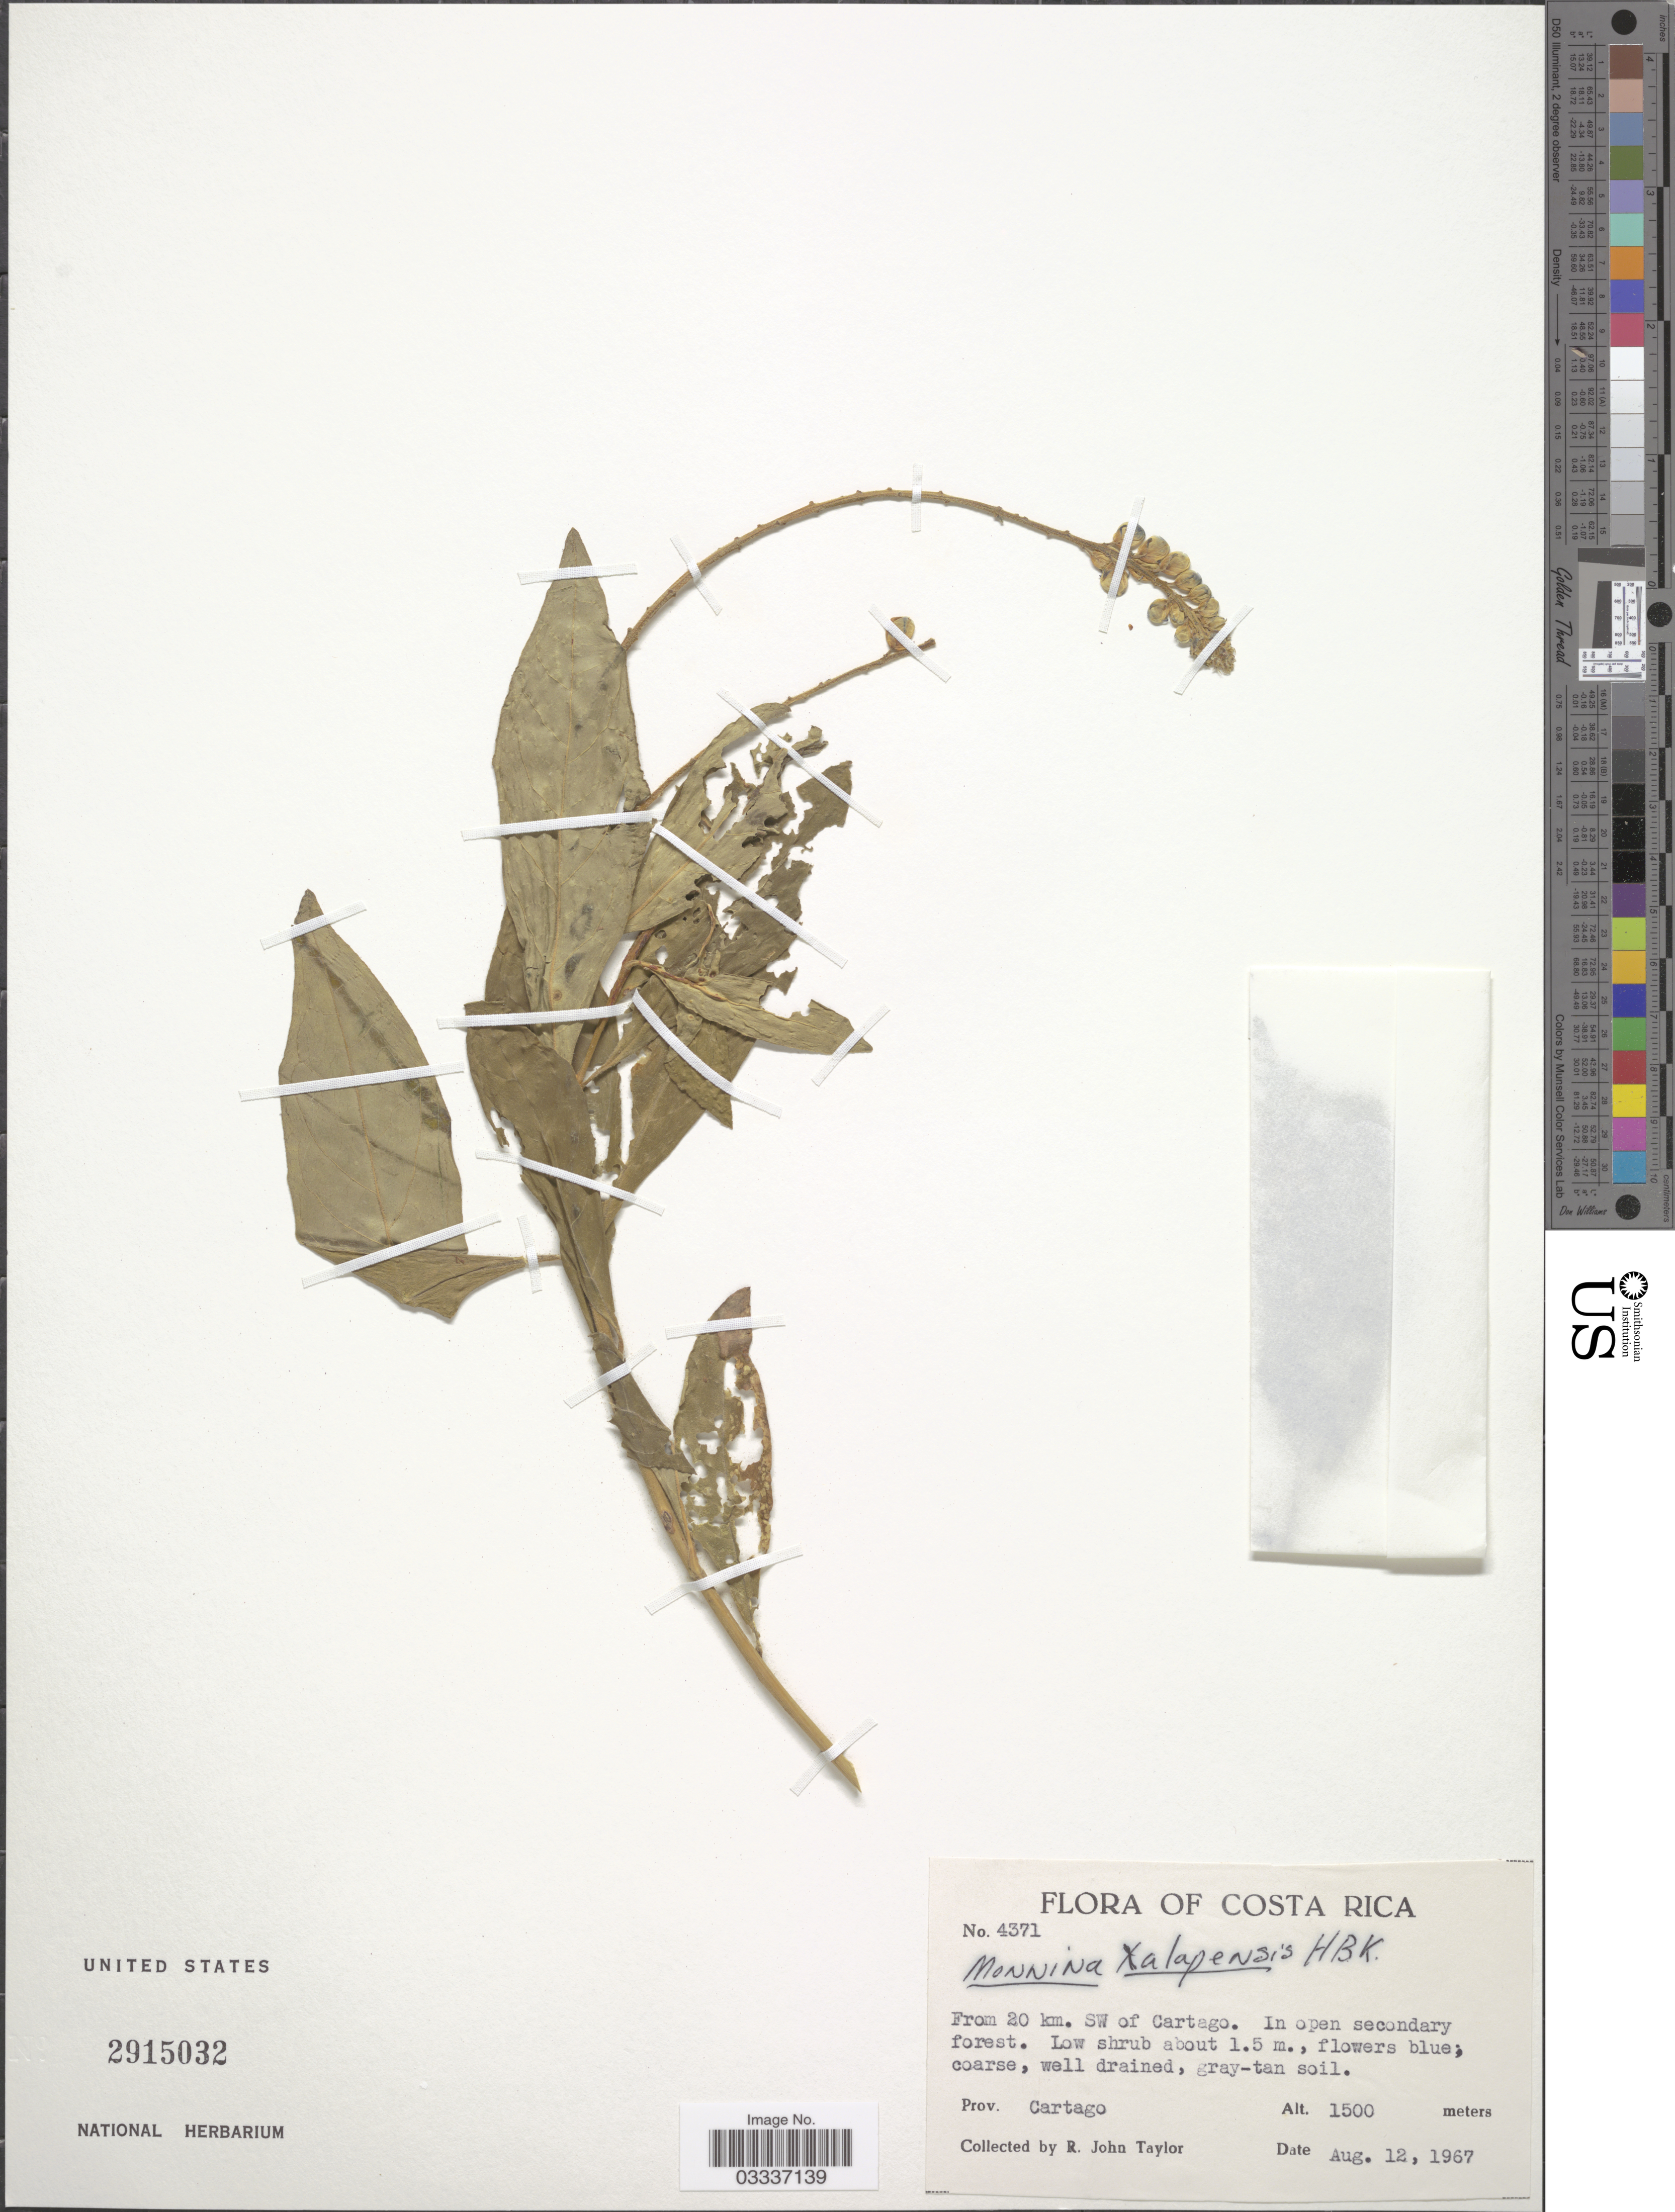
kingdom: Plantae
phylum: Tracheophyta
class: Magnoliopsida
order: Fabales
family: Polygalaceae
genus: Monnina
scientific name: Monnina xalapensis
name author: Kunth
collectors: R. J. Taylor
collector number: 4371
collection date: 1967-08-12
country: Costa Rica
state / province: Cartago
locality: From 20 km. SW of Cartago.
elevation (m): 1500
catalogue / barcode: US 2915032